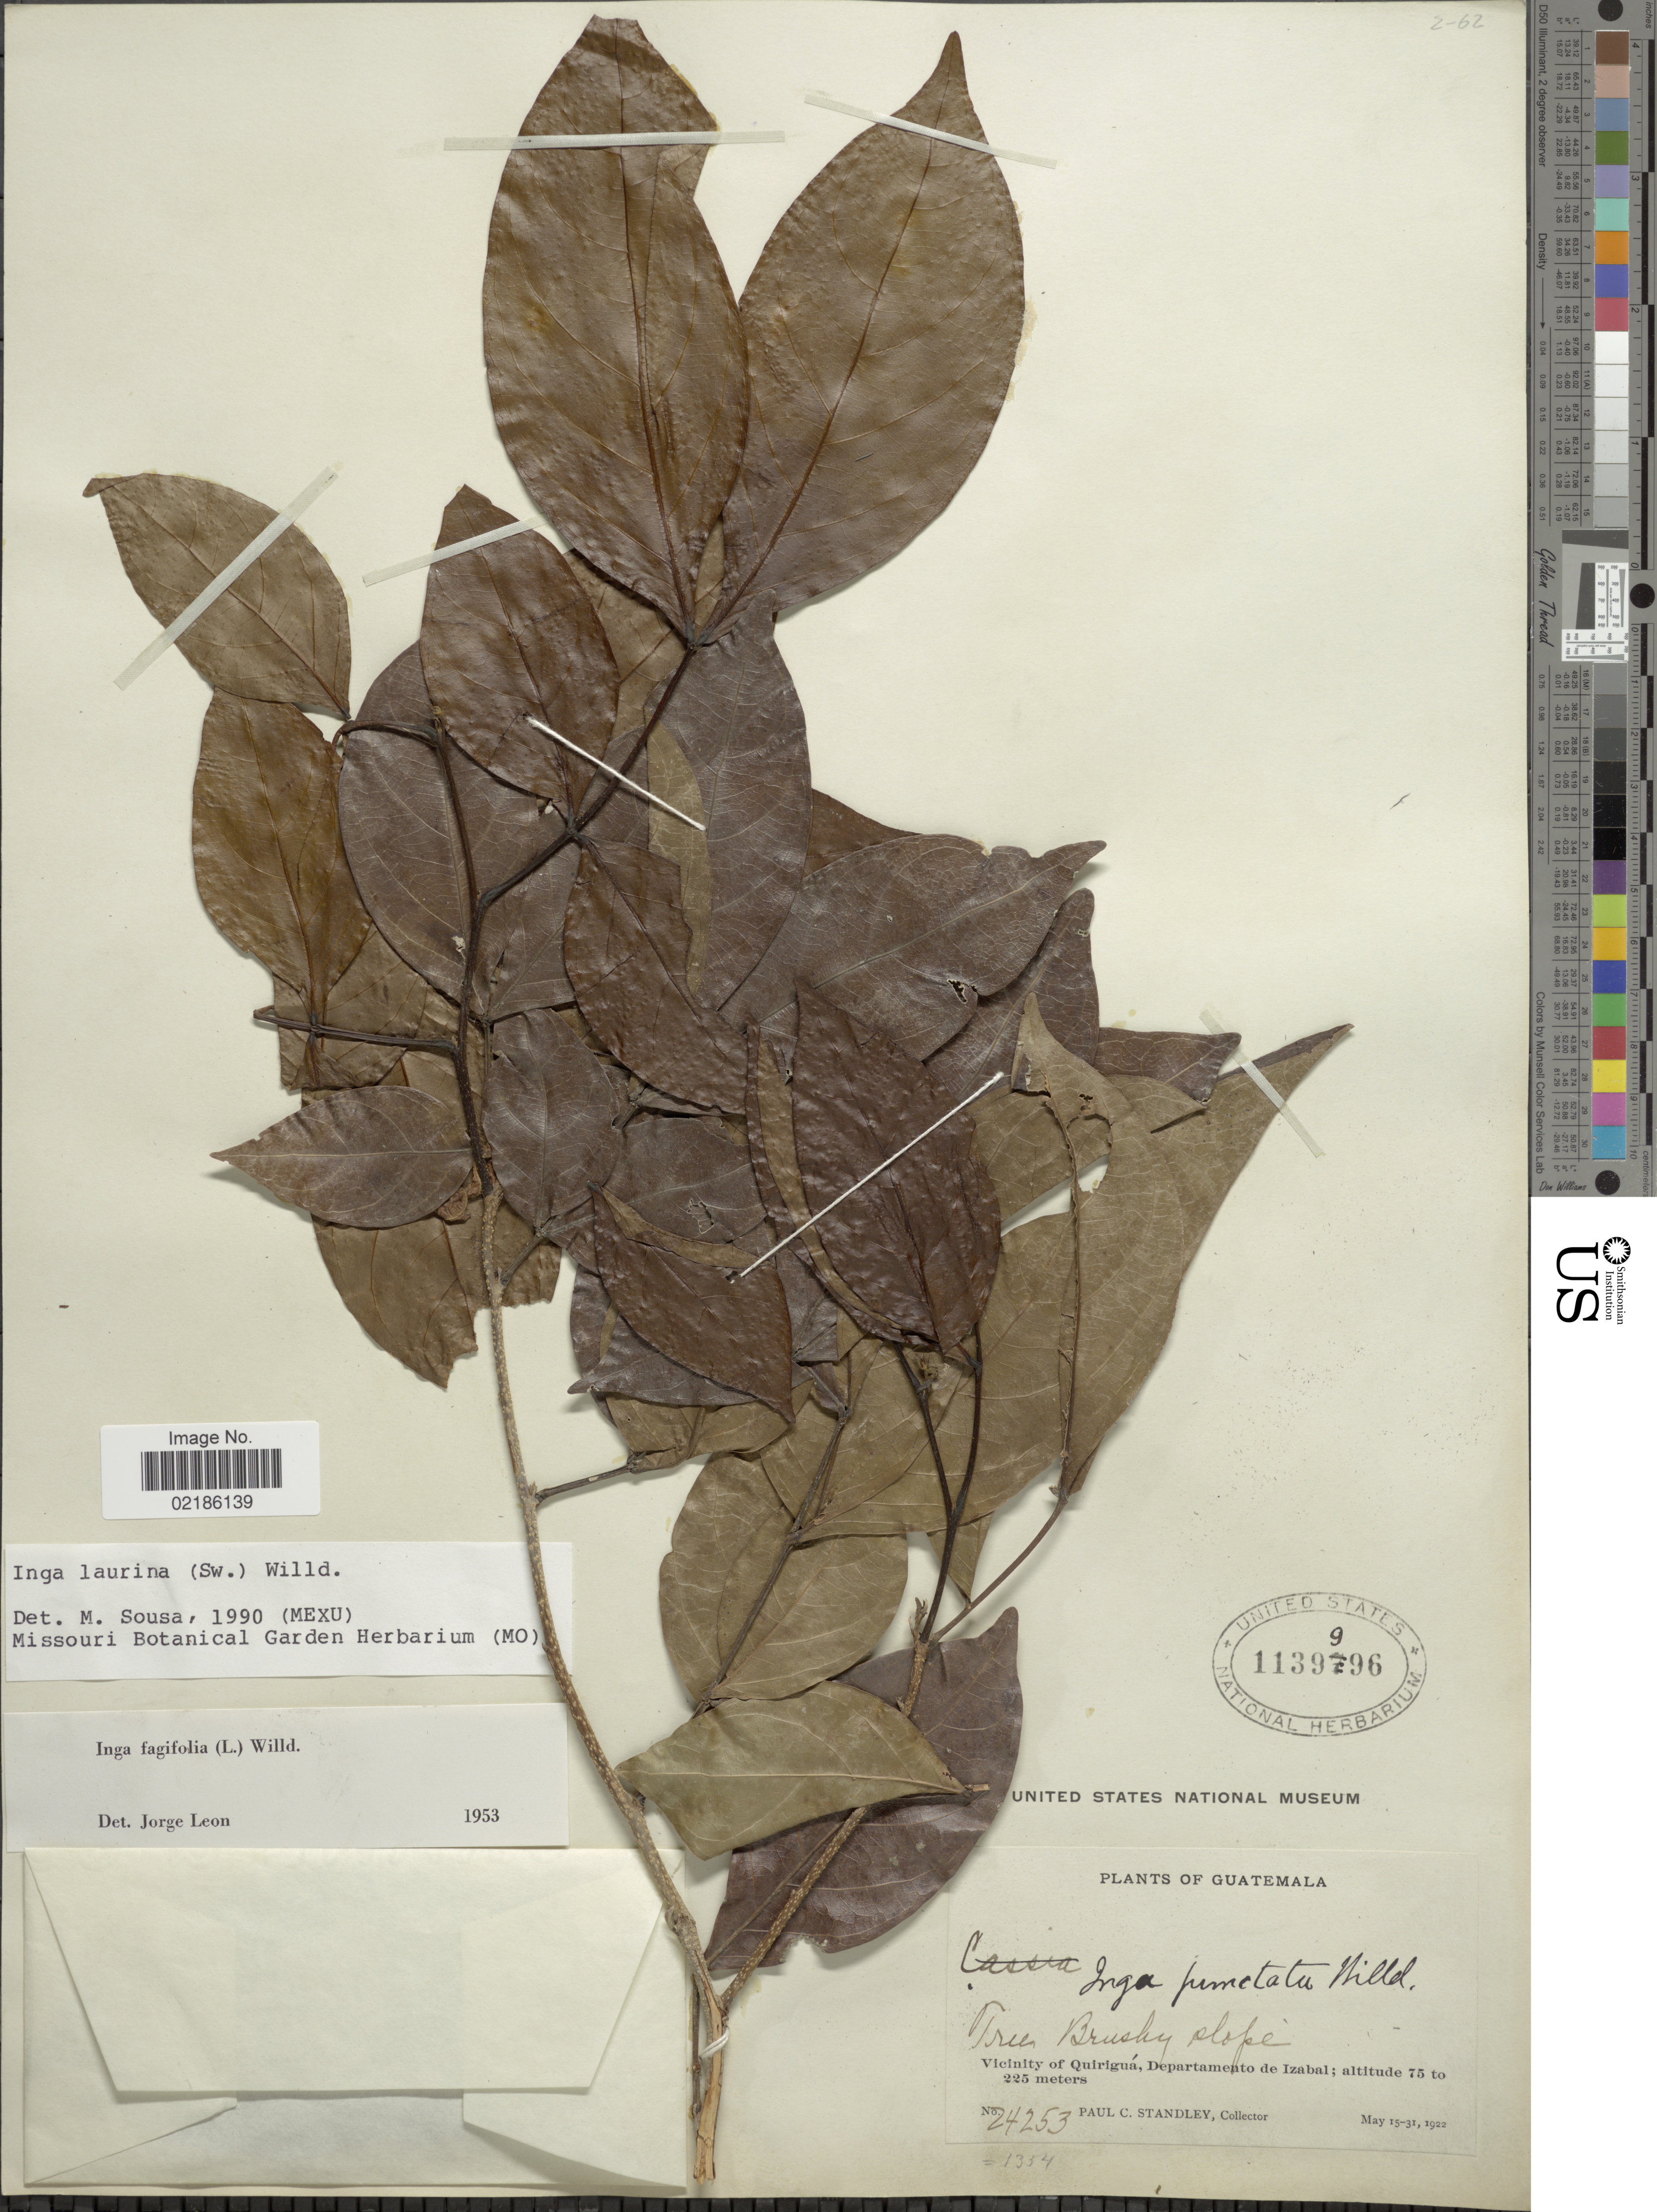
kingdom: Plantae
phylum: Tracheophyta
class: Magnoliopsida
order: Fabales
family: Fabaceae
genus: Inga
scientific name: Inga laurina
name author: (Sw.) Willd.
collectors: P. C. Standley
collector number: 24253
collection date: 1922-05-15/1922-05-31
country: Guatemala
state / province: Izabal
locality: Vicinity of Quirigua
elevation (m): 75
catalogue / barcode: US 1139996